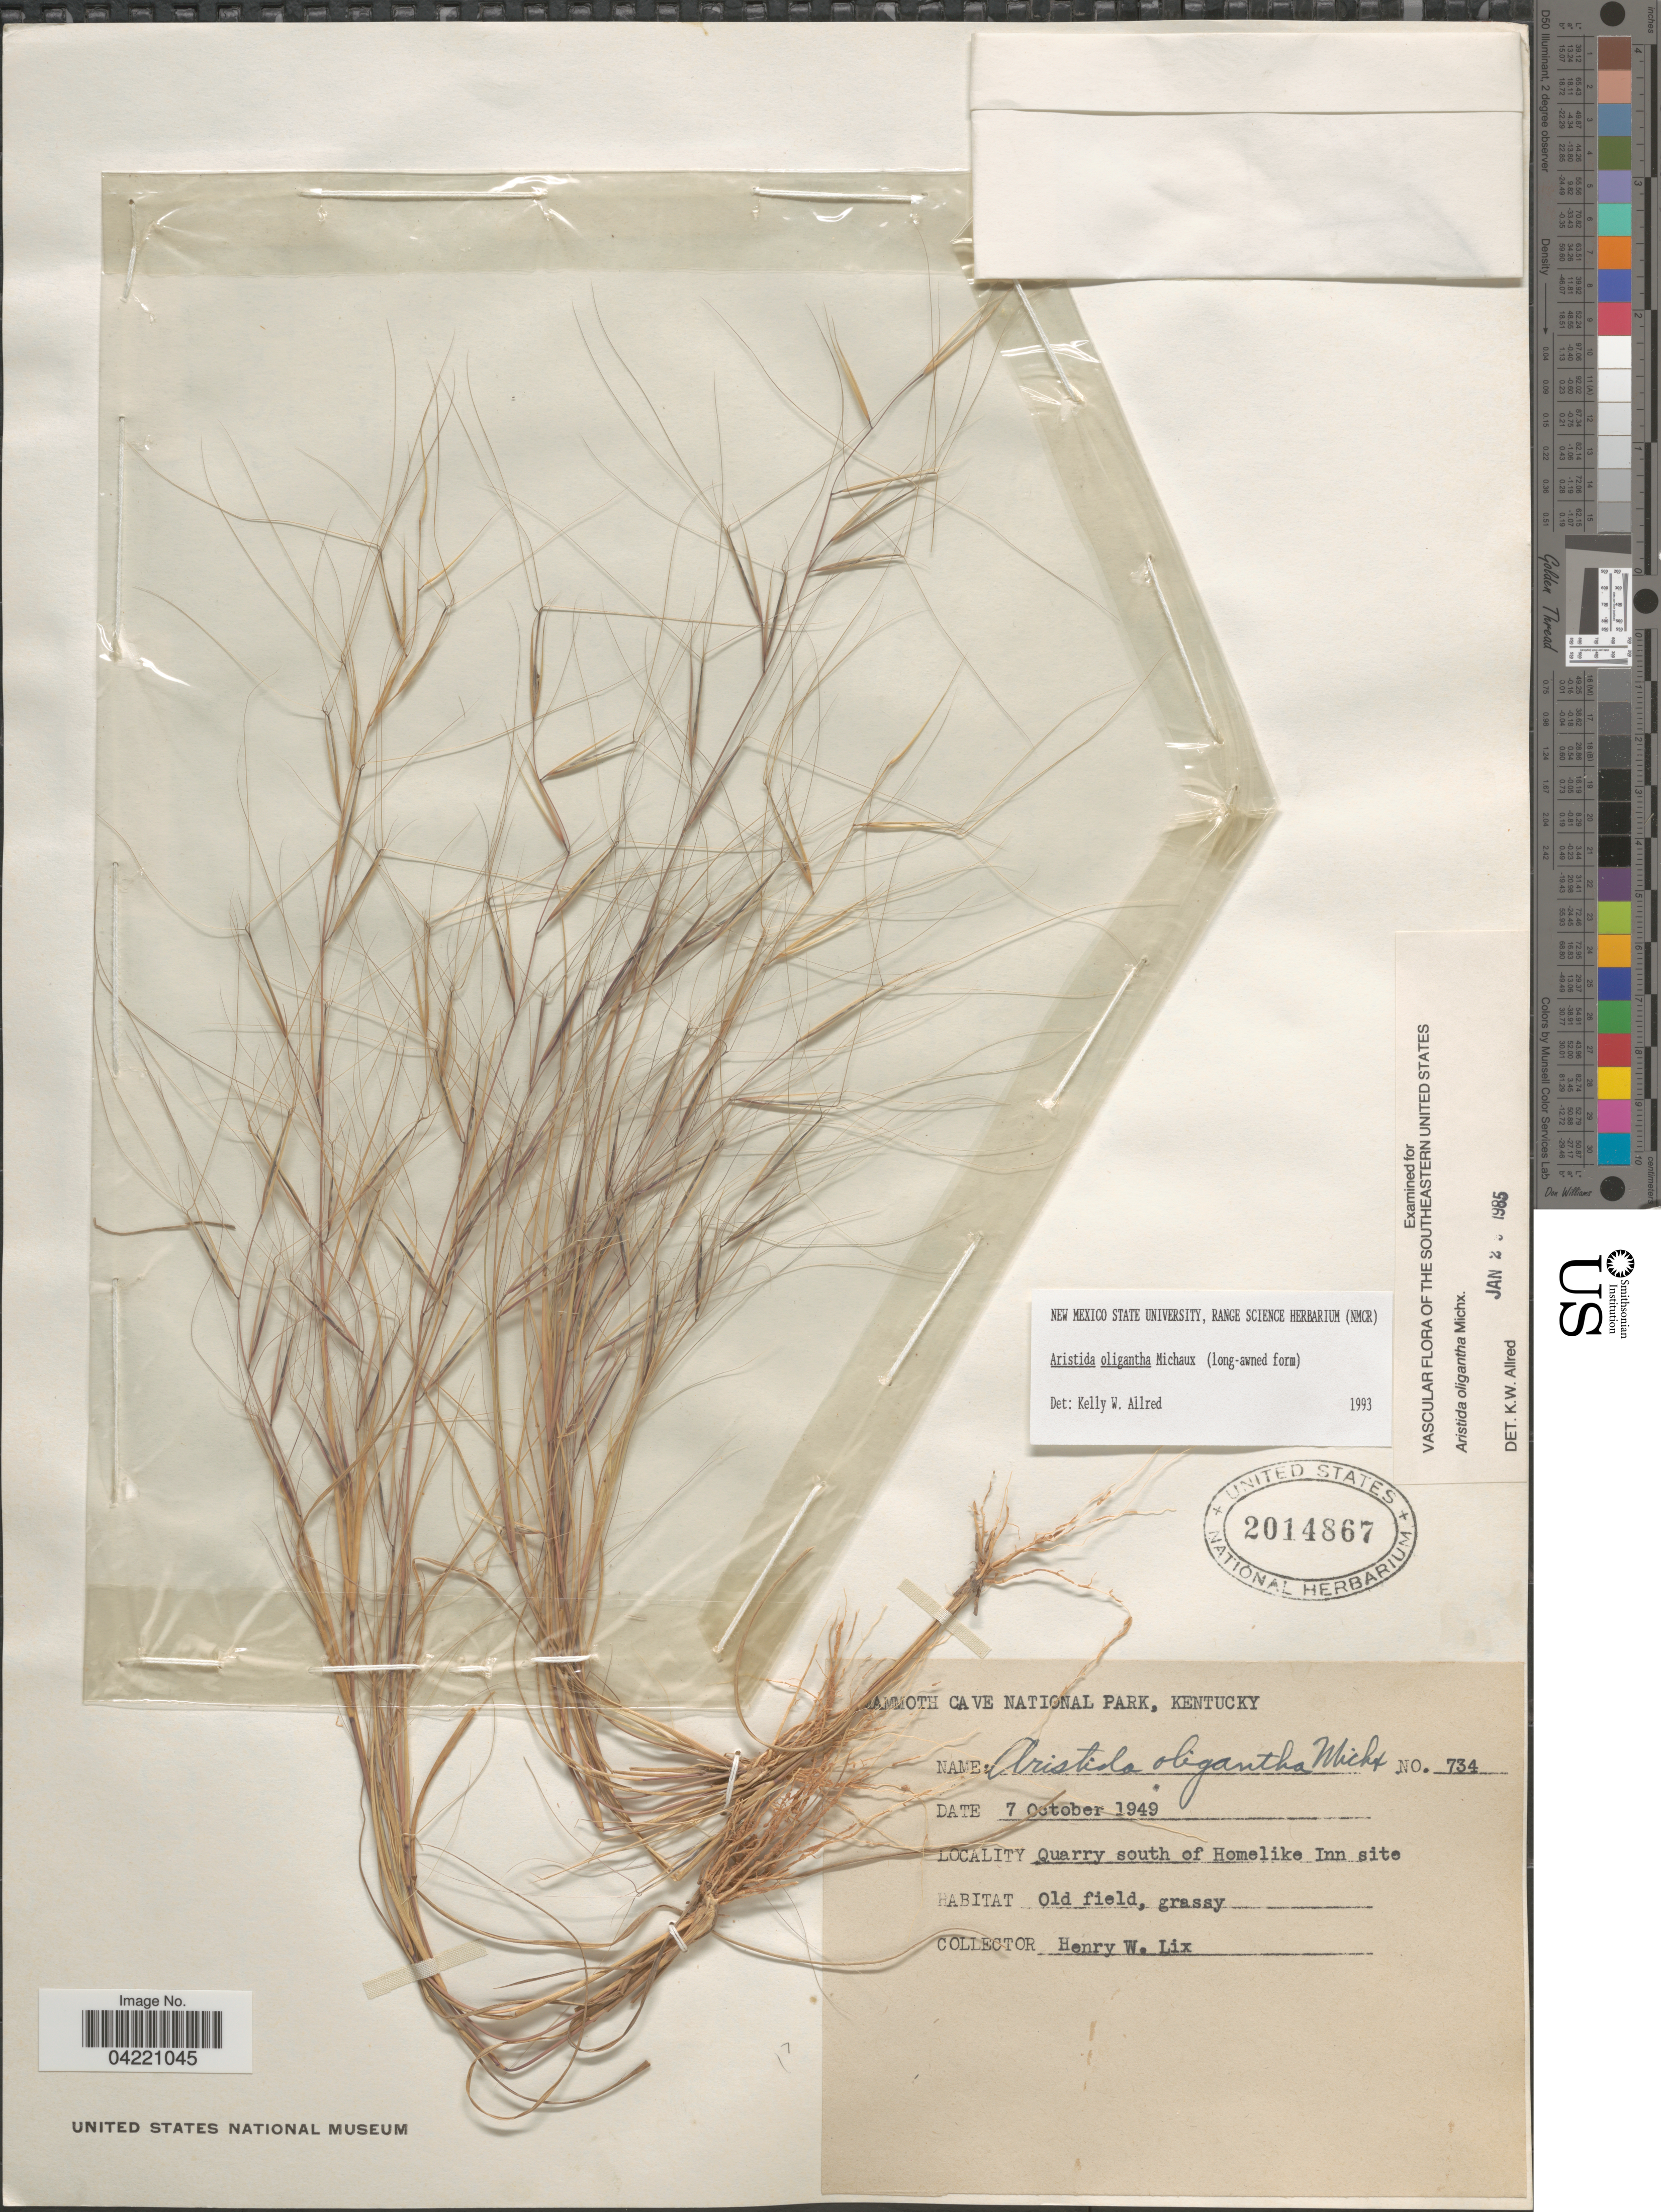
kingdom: Plantae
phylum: Tracheophyta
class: Liliopsida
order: Poales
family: Poaceae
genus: Aristida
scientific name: Aristida oligantha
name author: Michx.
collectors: H. W. Lix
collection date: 1949-10-07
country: United States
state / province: Kentucky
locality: Mammoth Cave National Park. Quarry south of Homelike Inn site.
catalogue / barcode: US 2014867